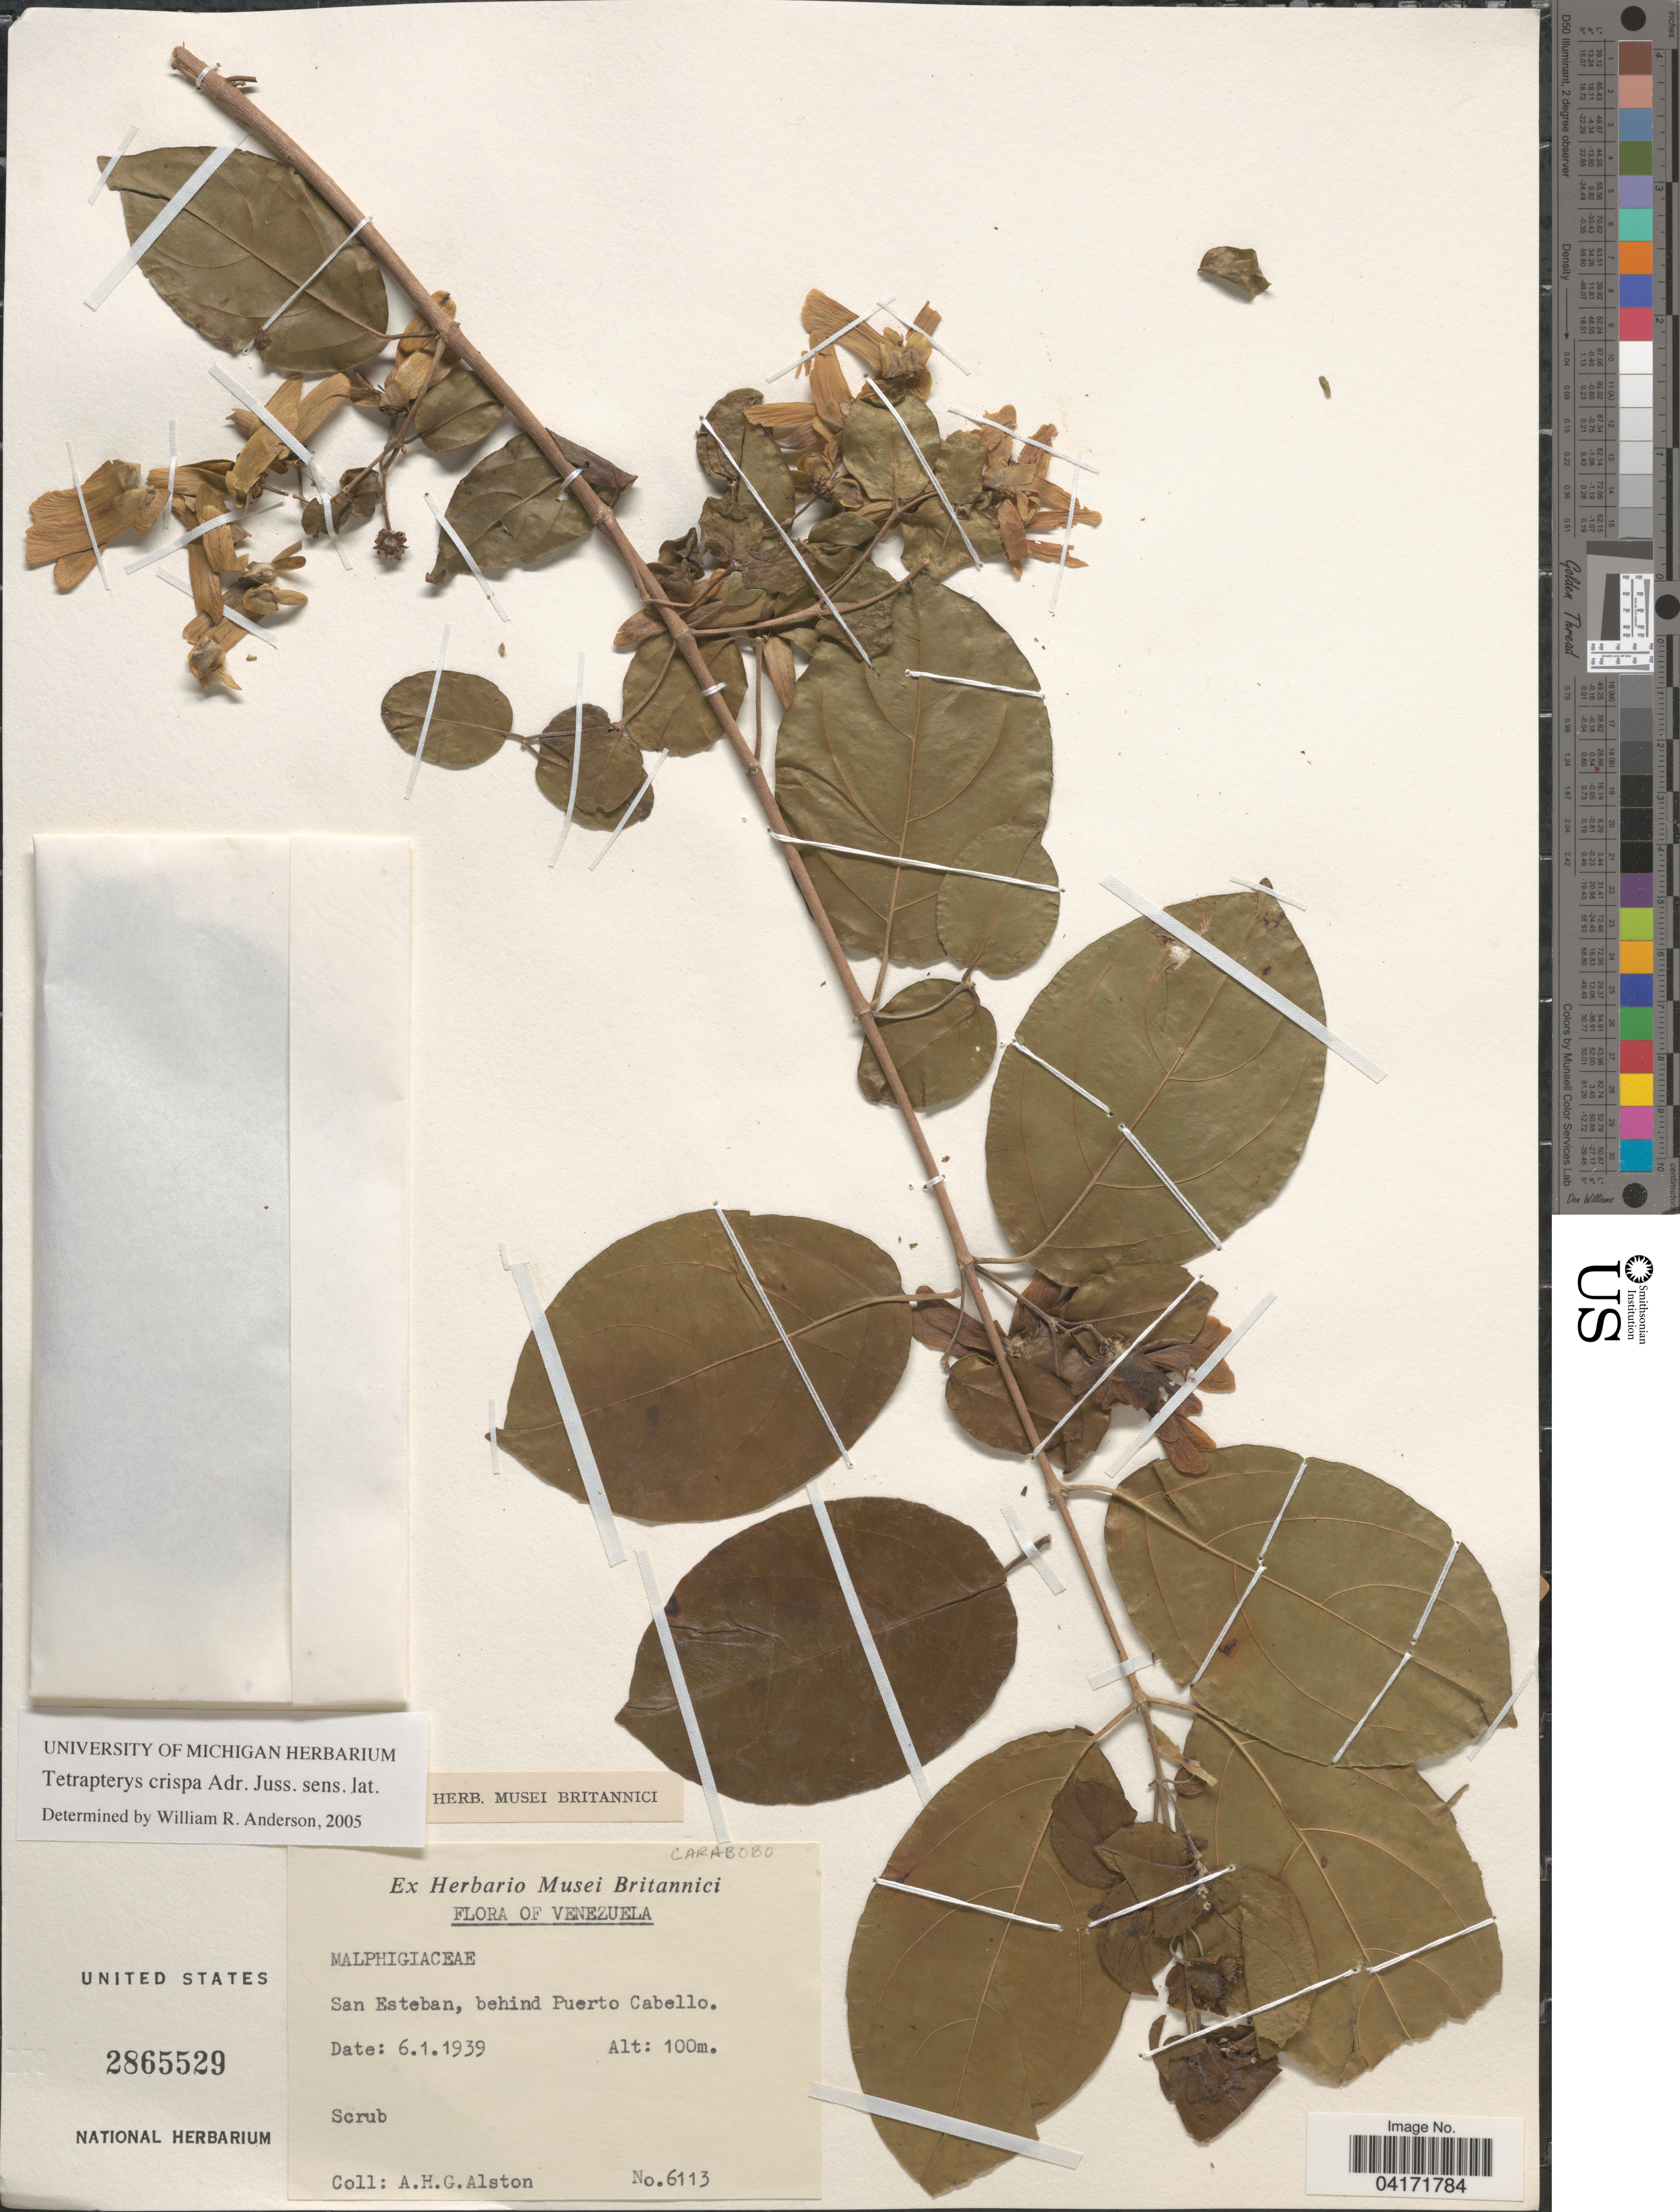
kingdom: Plantae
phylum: Tracheophyta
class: Magnoliopsida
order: Malpighiales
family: Malpighiaceae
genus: Tetrapterys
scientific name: Tetrapterys crispa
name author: A. Juss.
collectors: A. H. Alston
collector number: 6113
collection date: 1939-01-06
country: Venezuela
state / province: Carabobo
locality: San Esteban, behind Puerto Cabello.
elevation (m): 100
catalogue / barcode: US 2865529